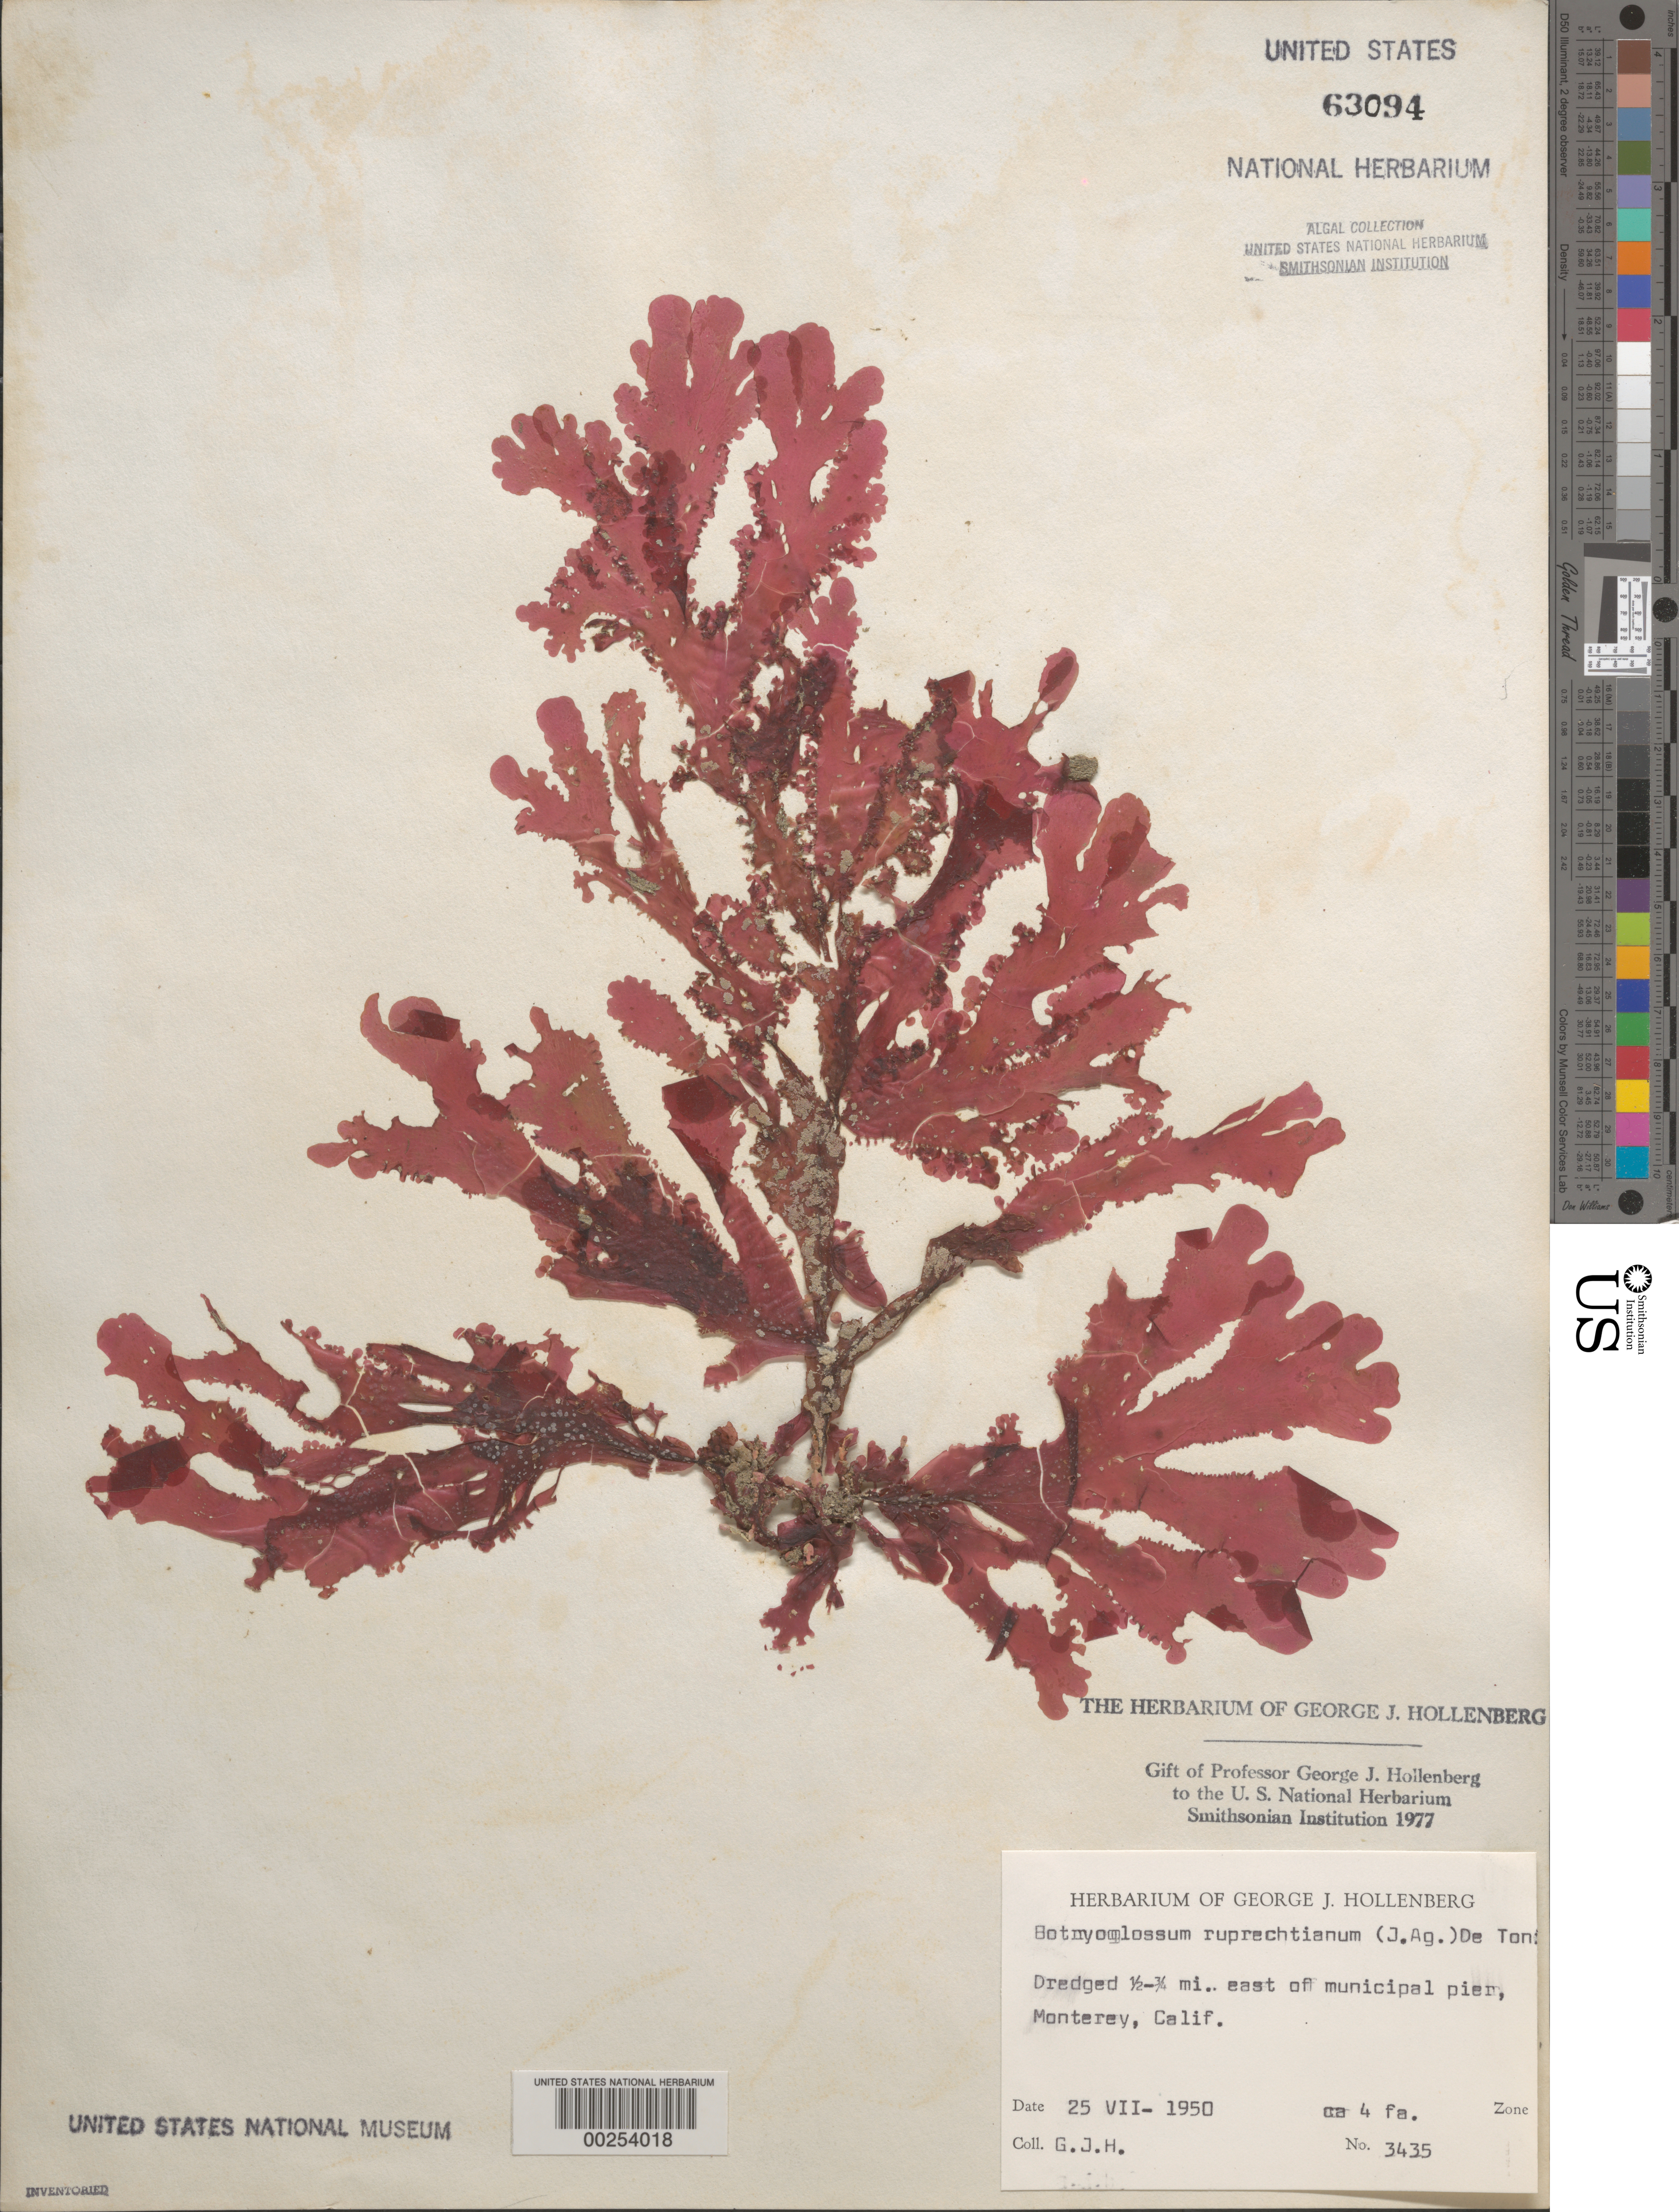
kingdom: Plantae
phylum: Rhodophyta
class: Florideophyceae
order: Ceramiales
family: Delesseriaceae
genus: Cryptopleura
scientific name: Cryptopleura ruprechtiana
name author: (J. Agardh) Kylin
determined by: Algae name updating Project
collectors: G. Hollenberg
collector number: GJH 3435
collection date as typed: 25 Jul 1950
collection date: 1950-07-25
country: United States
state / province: California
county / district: Monterey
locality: Monterey, 0.5-0.75 mile east of municipal pier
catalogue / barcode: US 63094